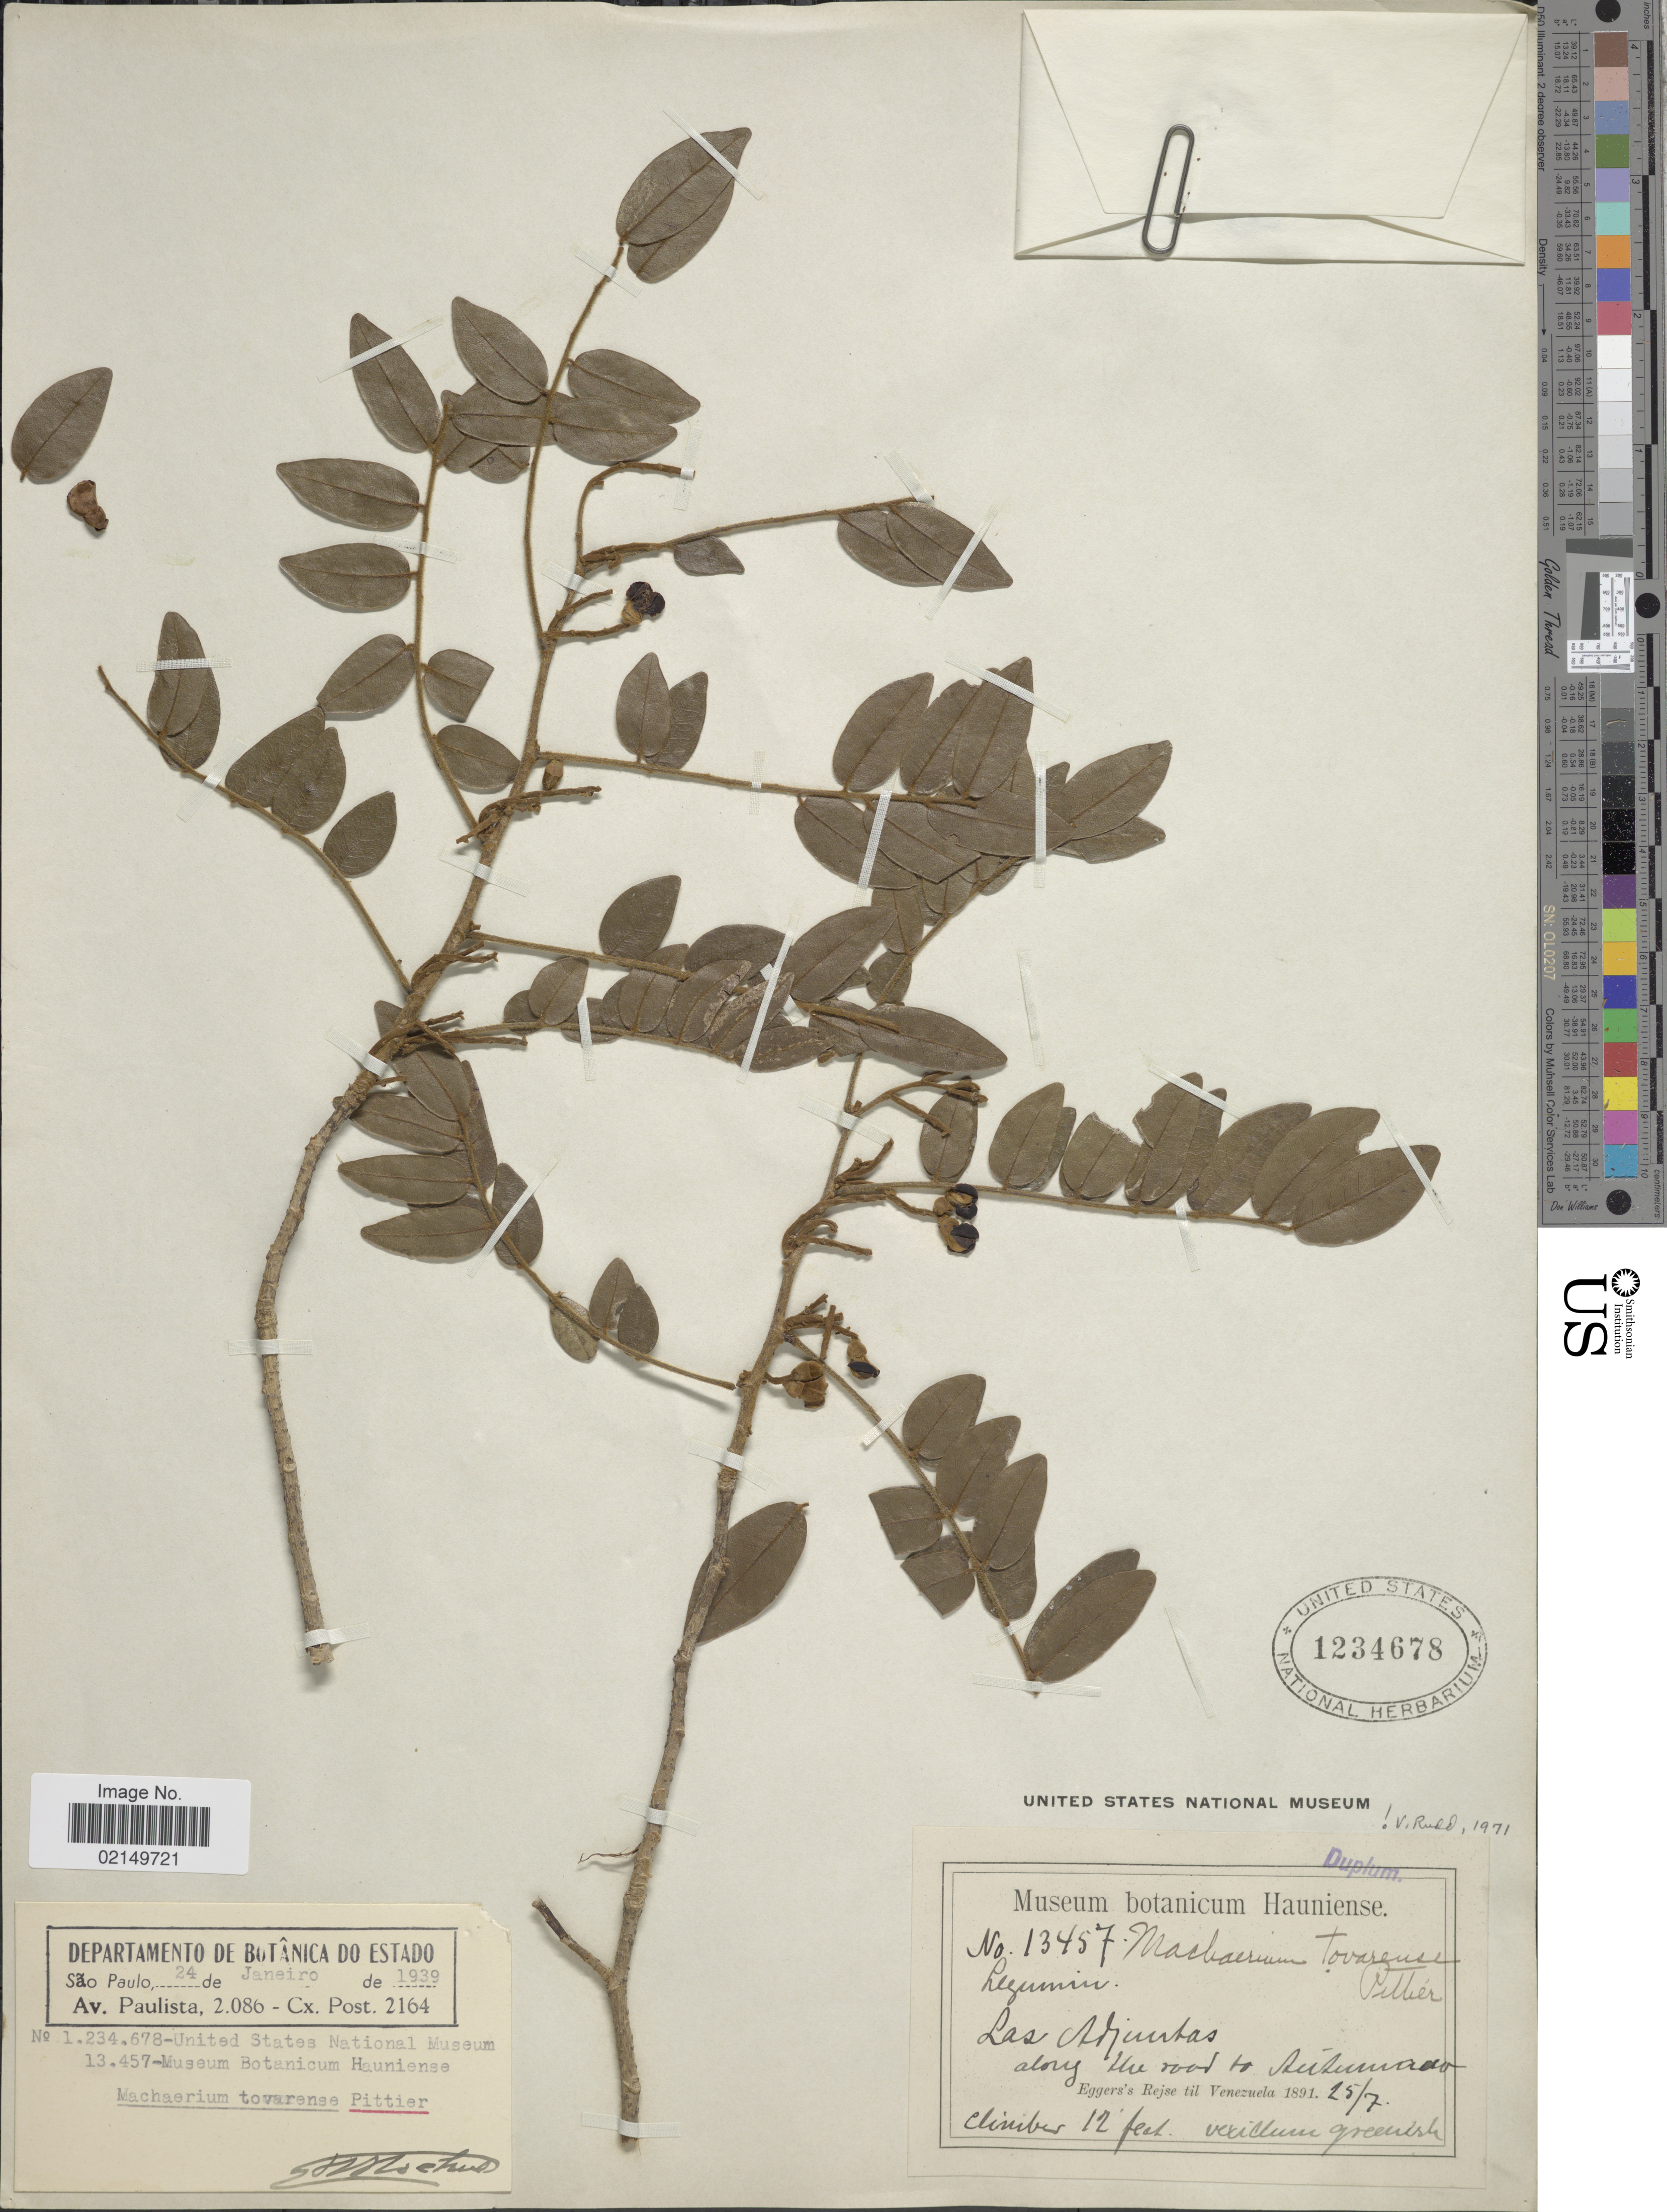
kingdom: Plantae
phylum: Tracheophyta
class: Magnoliopsida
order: Fabales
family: Fabaceae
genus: Machaerium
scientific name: Machaerium tovarense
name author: Pittier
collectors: ex Museum Botanicum Hauniense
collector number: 13457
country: Venezuela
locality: Las Adjuntas along the road to Antímano.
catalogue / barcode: US 1234678